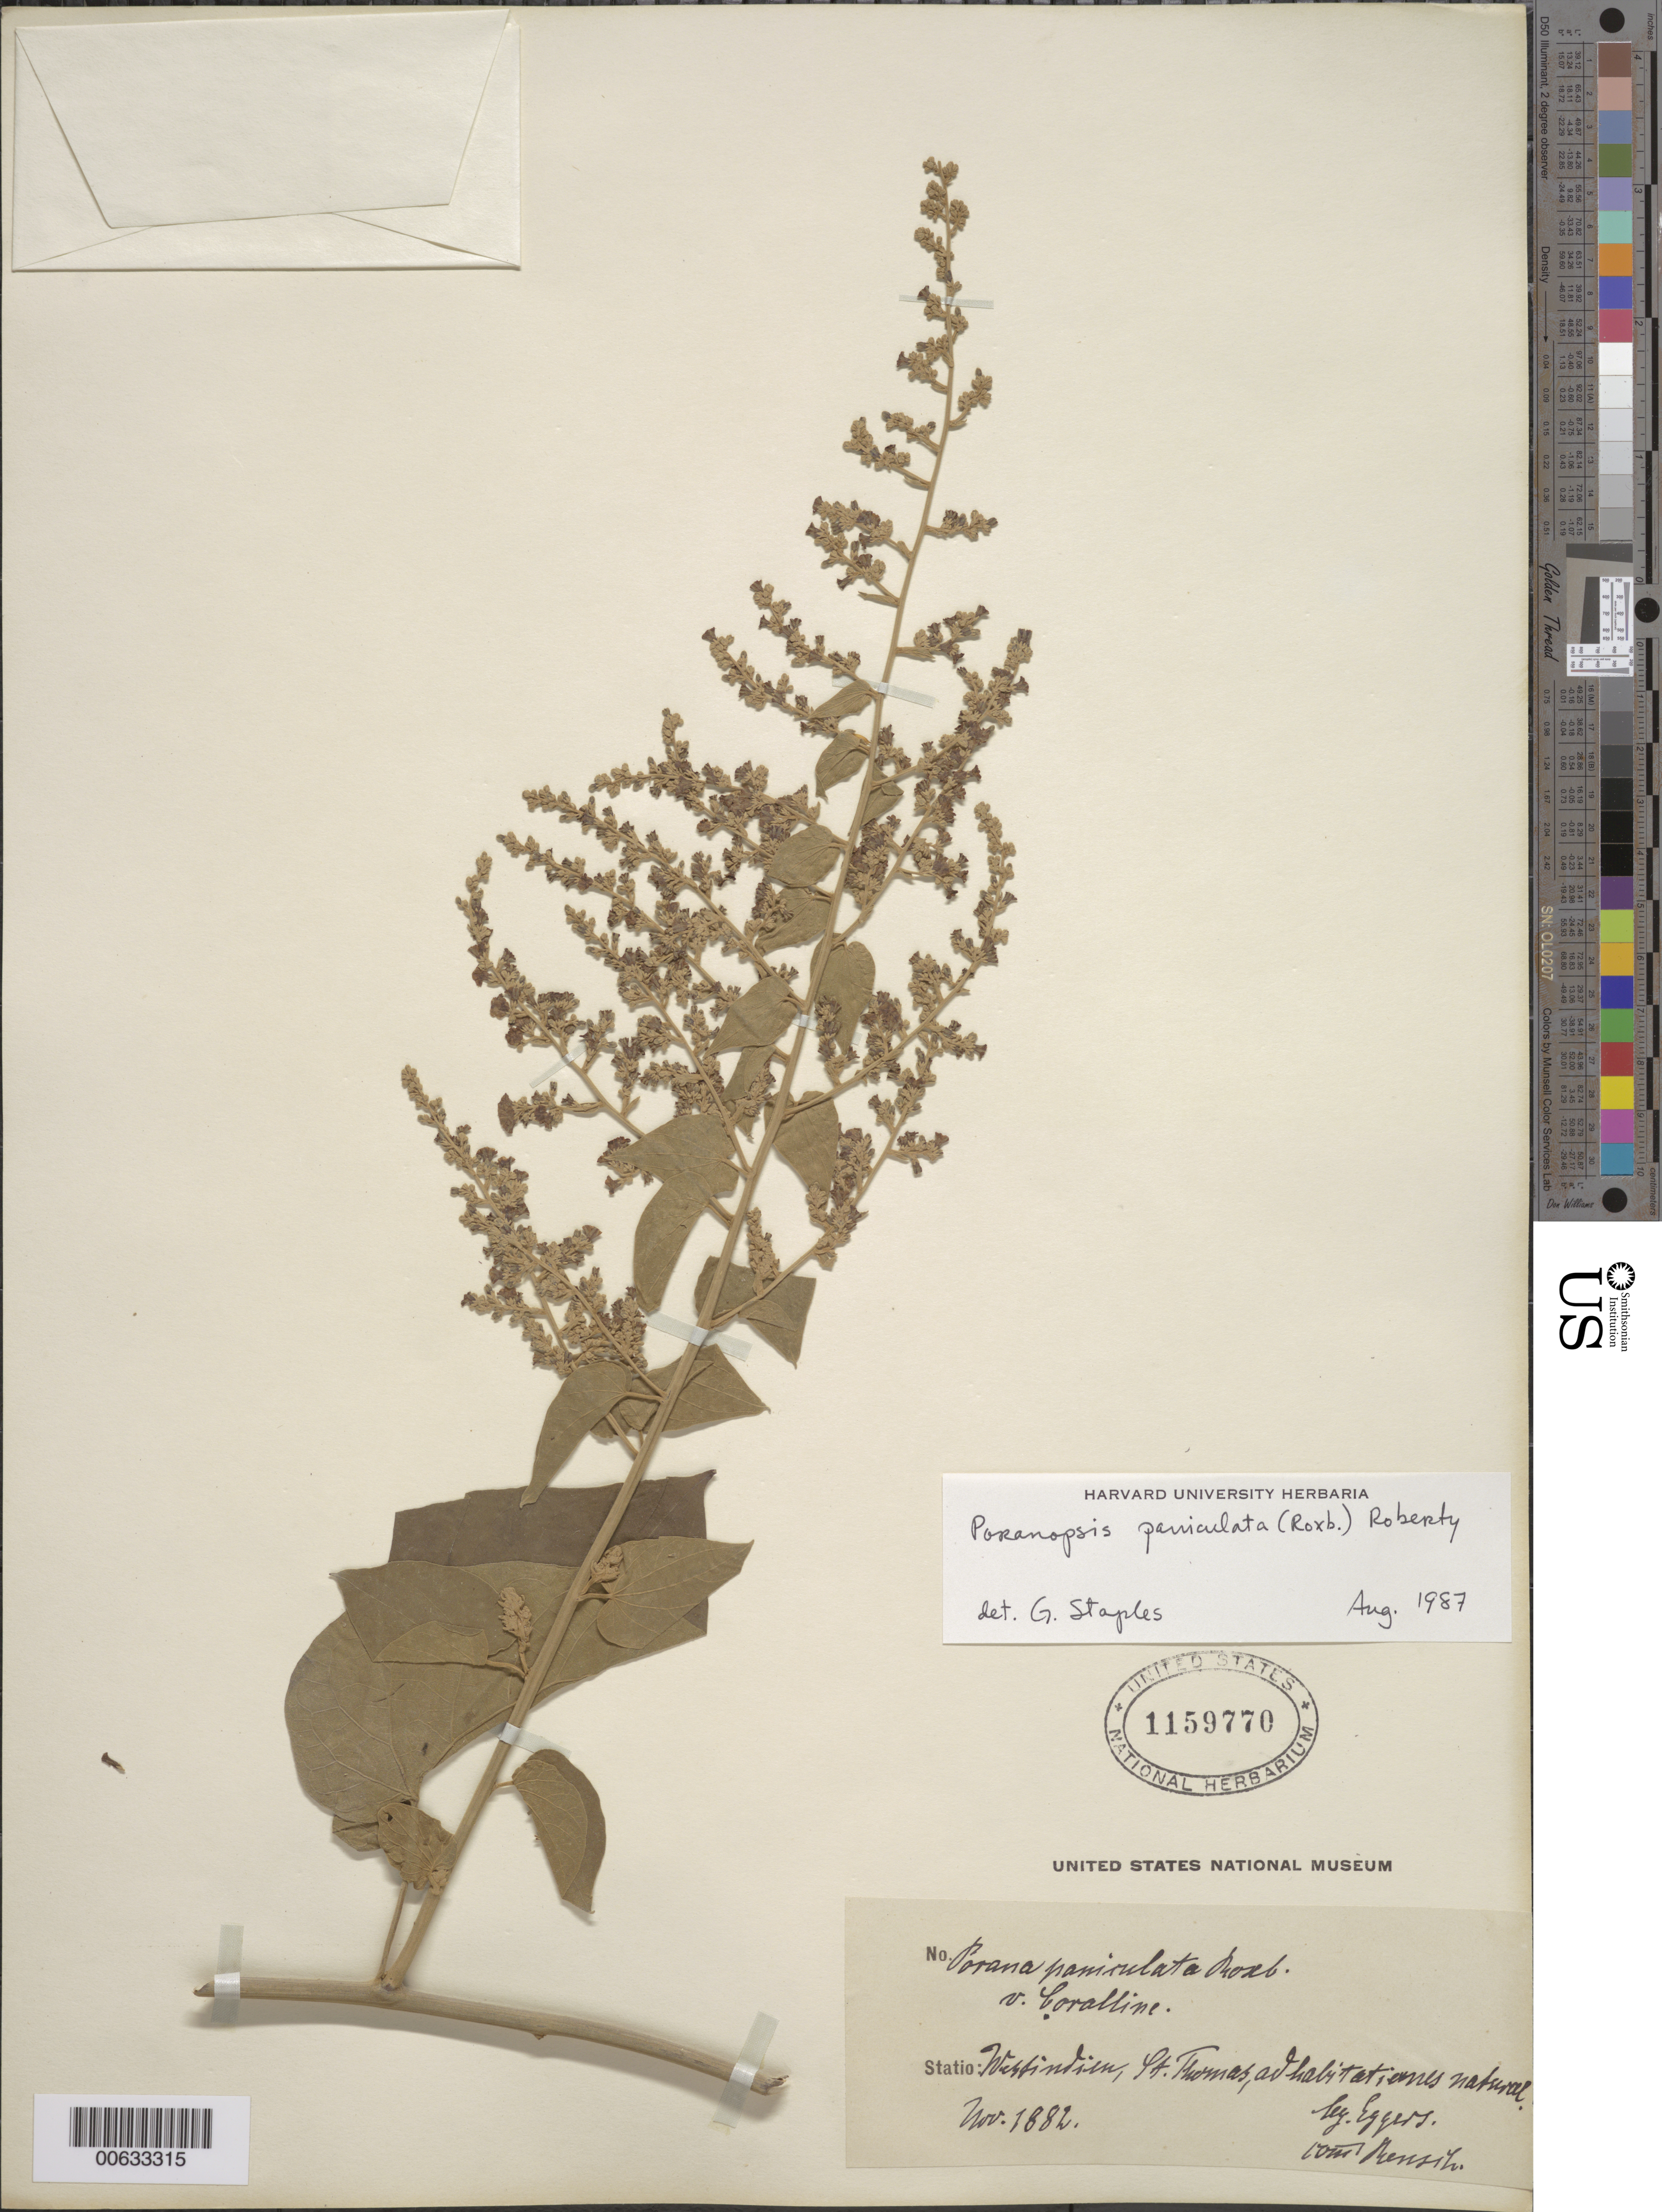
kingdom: Plantae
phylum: Tracheophyta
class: Magnoliopsida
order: Solanales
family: Convolvulaceae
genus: Poranopsis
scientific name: Poranopsis paniculata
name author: (Roxb.) Roberty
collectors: -. Eggers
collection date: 1882-11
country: U.S. Virgin Islands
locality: Westindien, St. Thomas.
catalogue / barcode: US 1159770